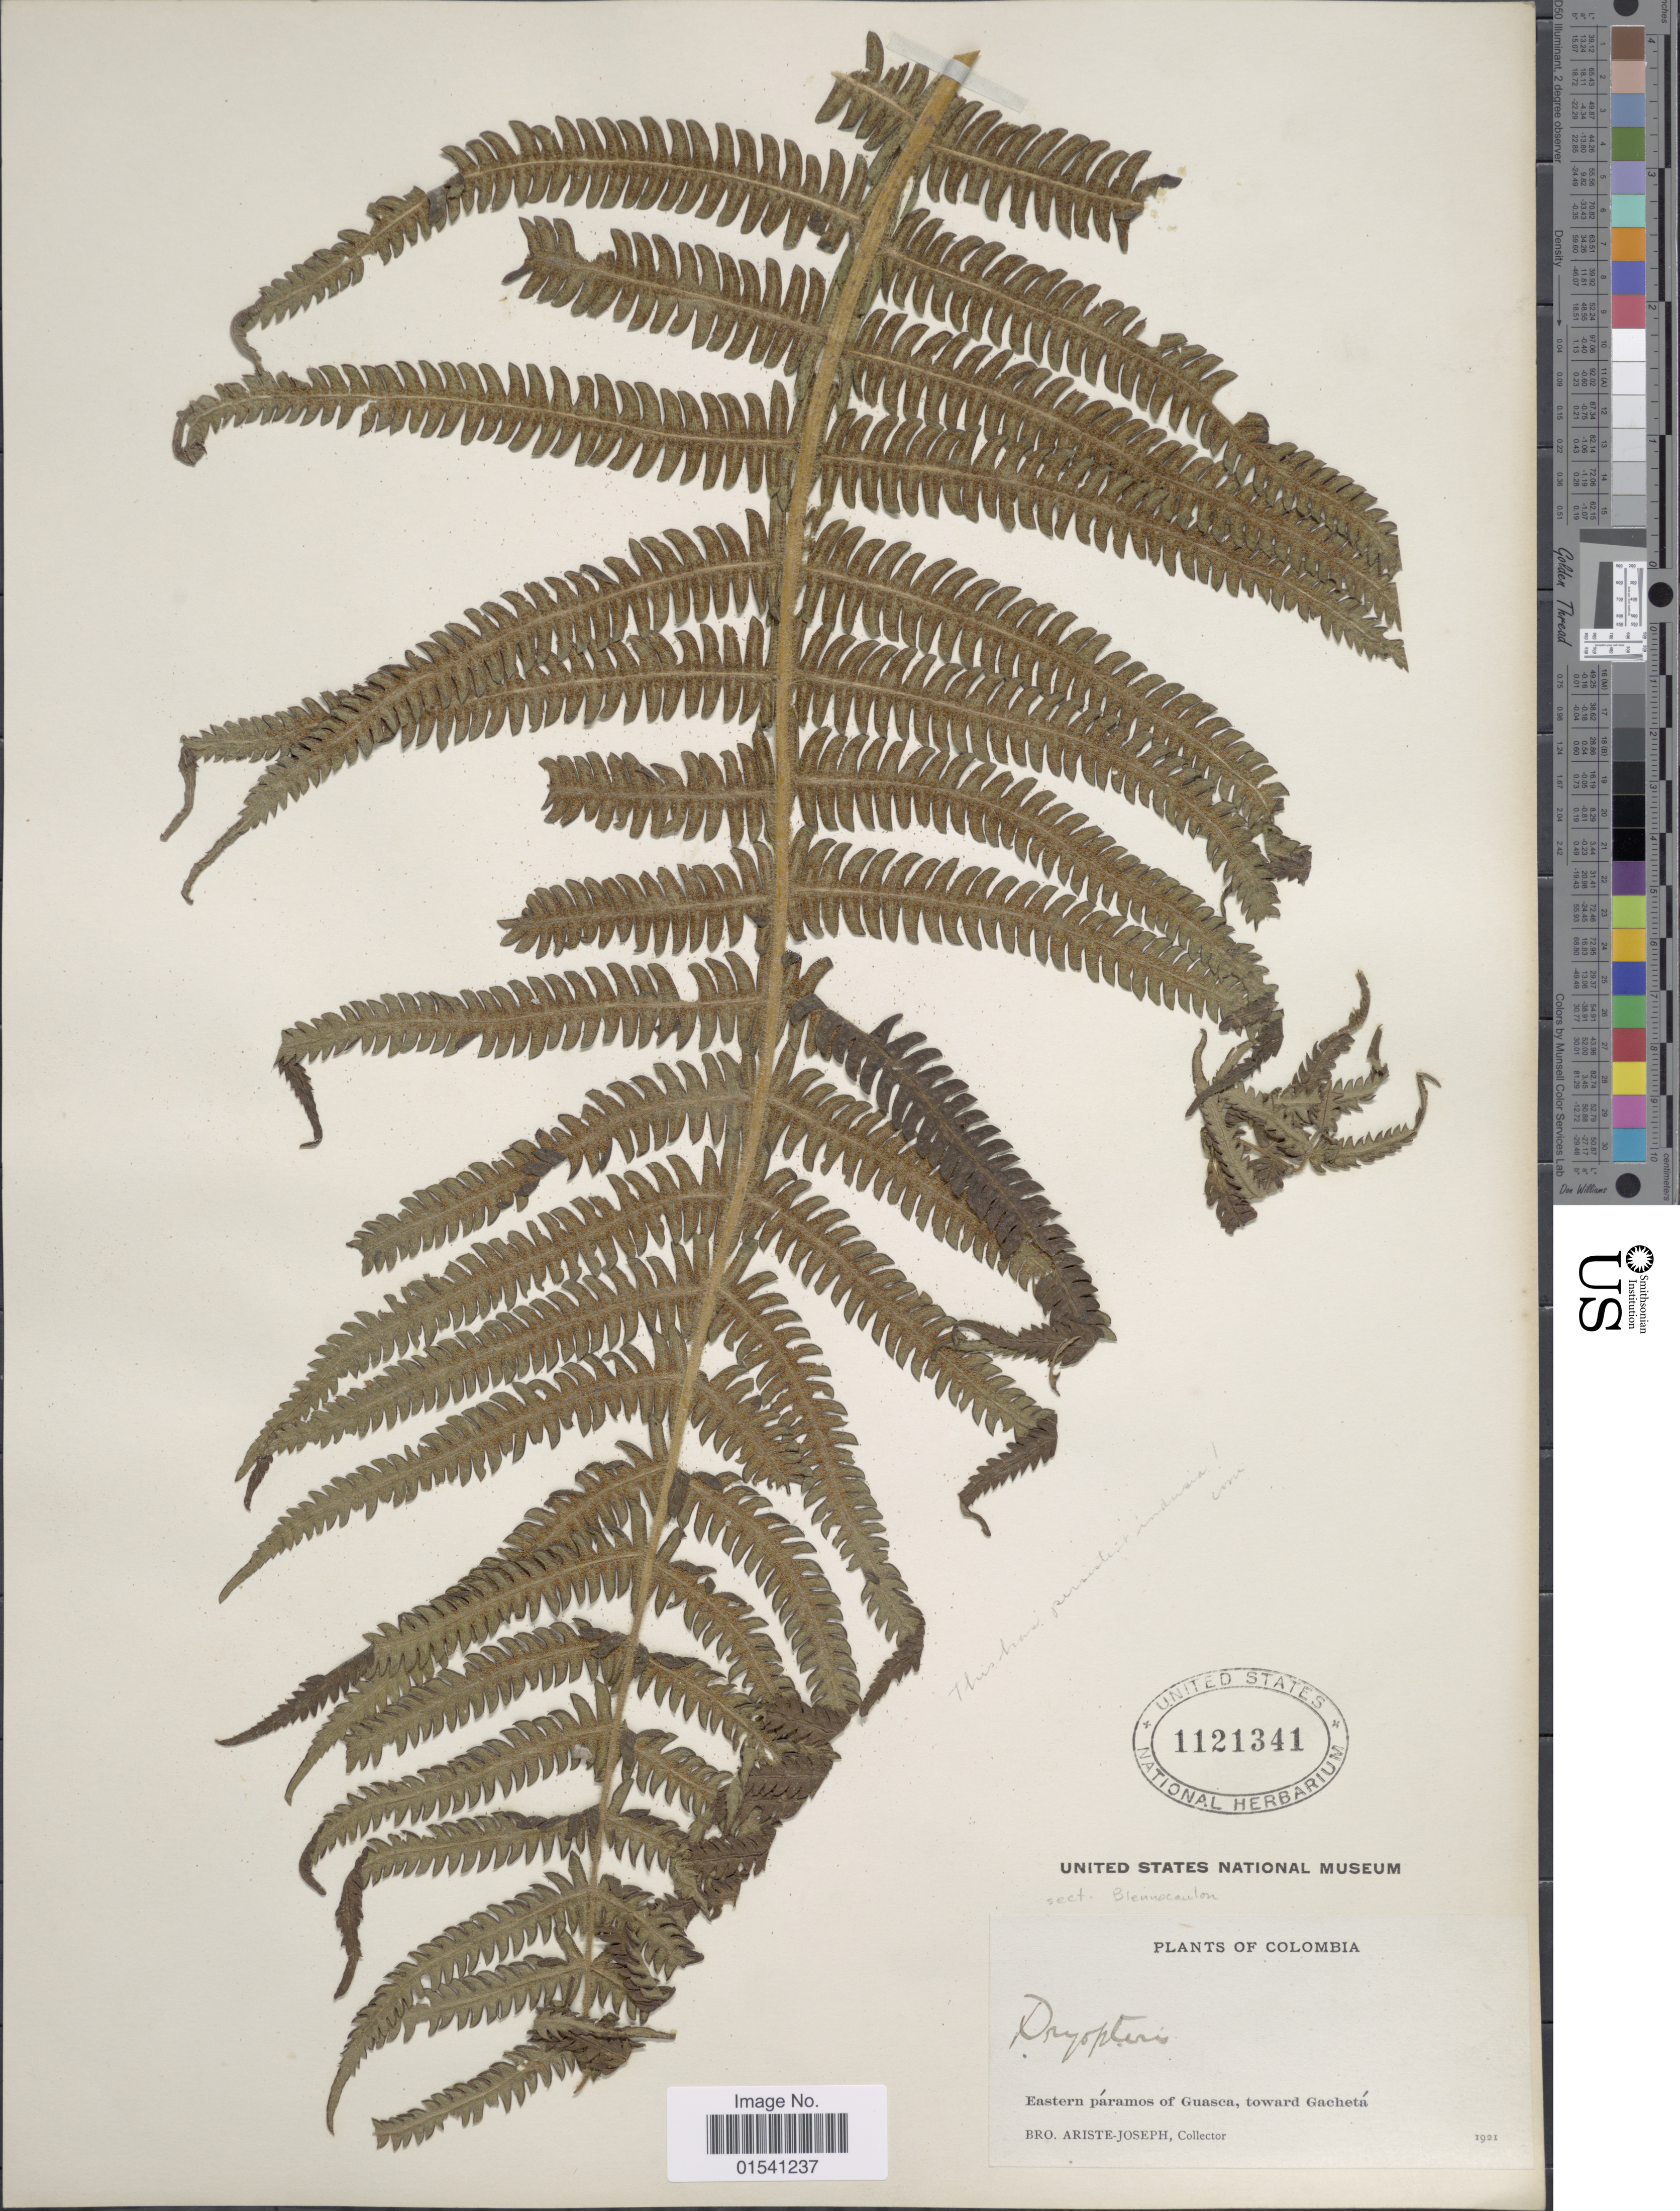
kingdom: Plantae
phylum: Tracheophyta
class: Polypodiopsida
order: Polypodiales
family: Thelypteridaceae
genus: Amauropelta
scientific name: Amauropelta sp.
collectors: Bro. Ariste-Joseph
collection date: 1921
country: Colombia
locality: Eastern páramos of Guasca, toward Gachetá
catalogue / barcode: US 1121341